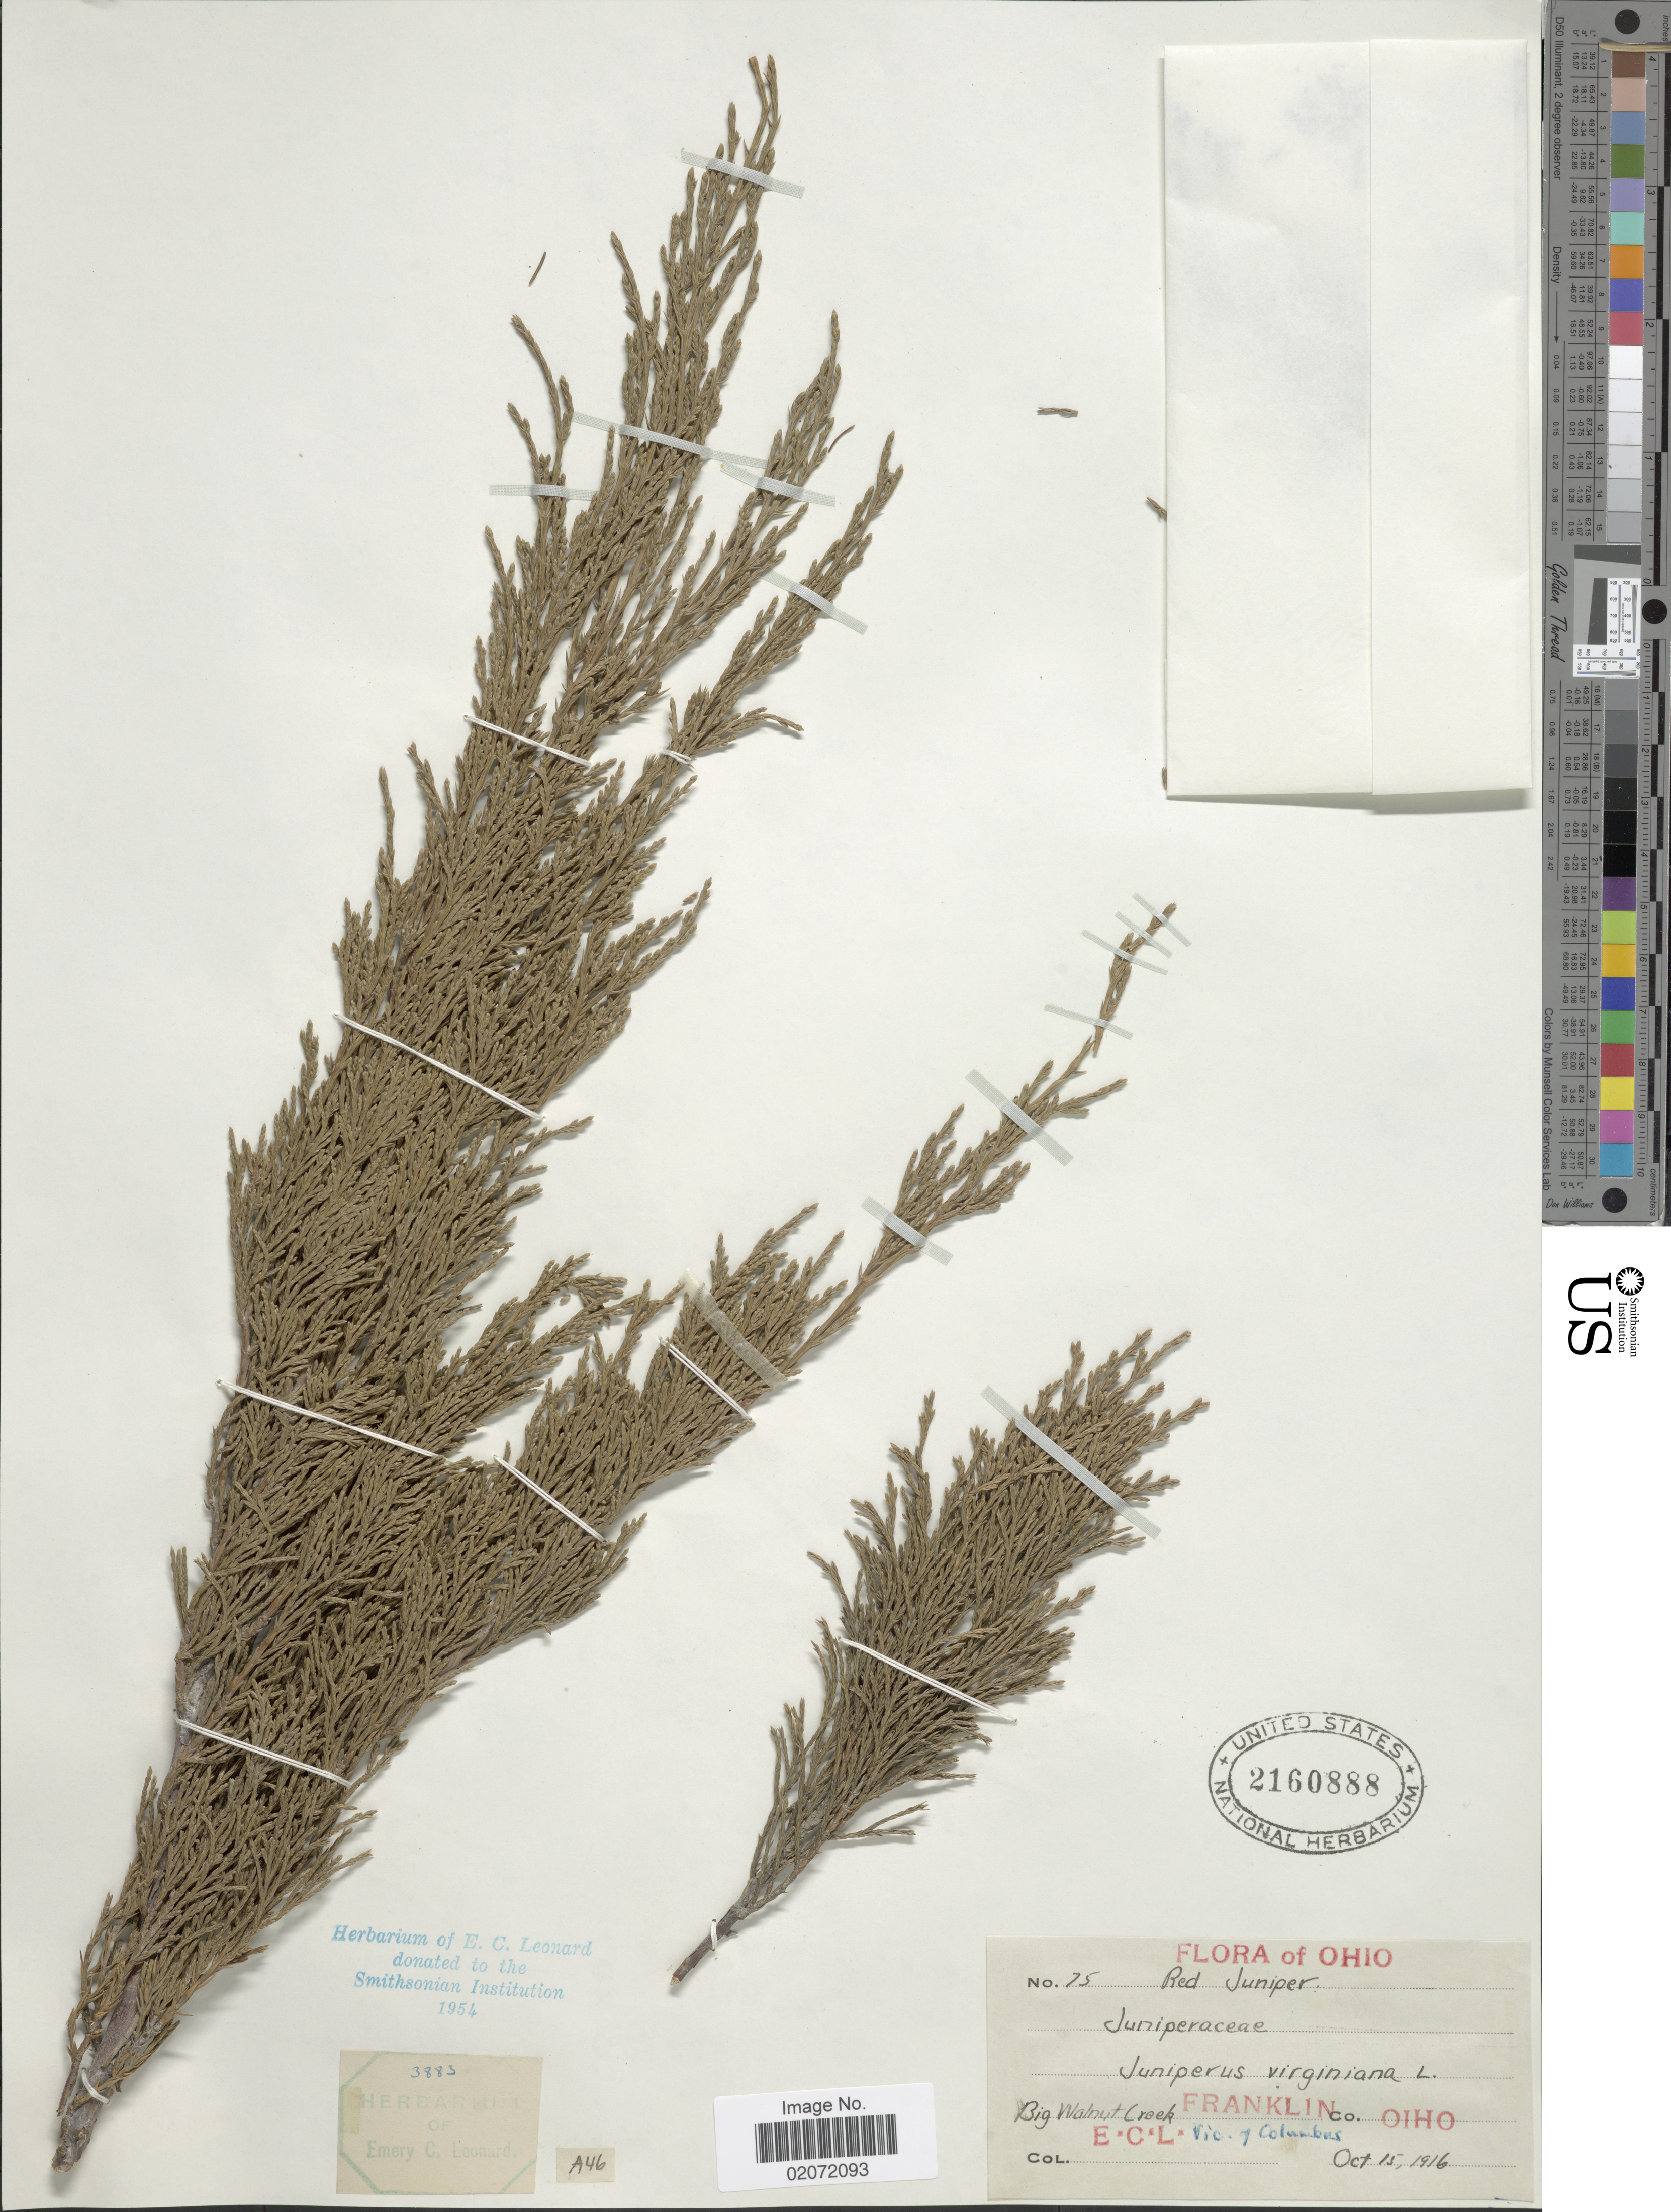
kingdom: Plantae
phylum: Tracheophyta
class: Pinopsida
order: Pinales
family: Cupressaceae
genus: Juniperus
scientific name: Juniperus virginiana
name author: L.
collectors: E. C. Leonard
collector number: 75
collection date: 1916-10-15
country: United States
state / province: Ohio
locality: Ohio. Big Walnut Creek, Franklin, Co. Ohio.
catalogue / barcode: US 2160888